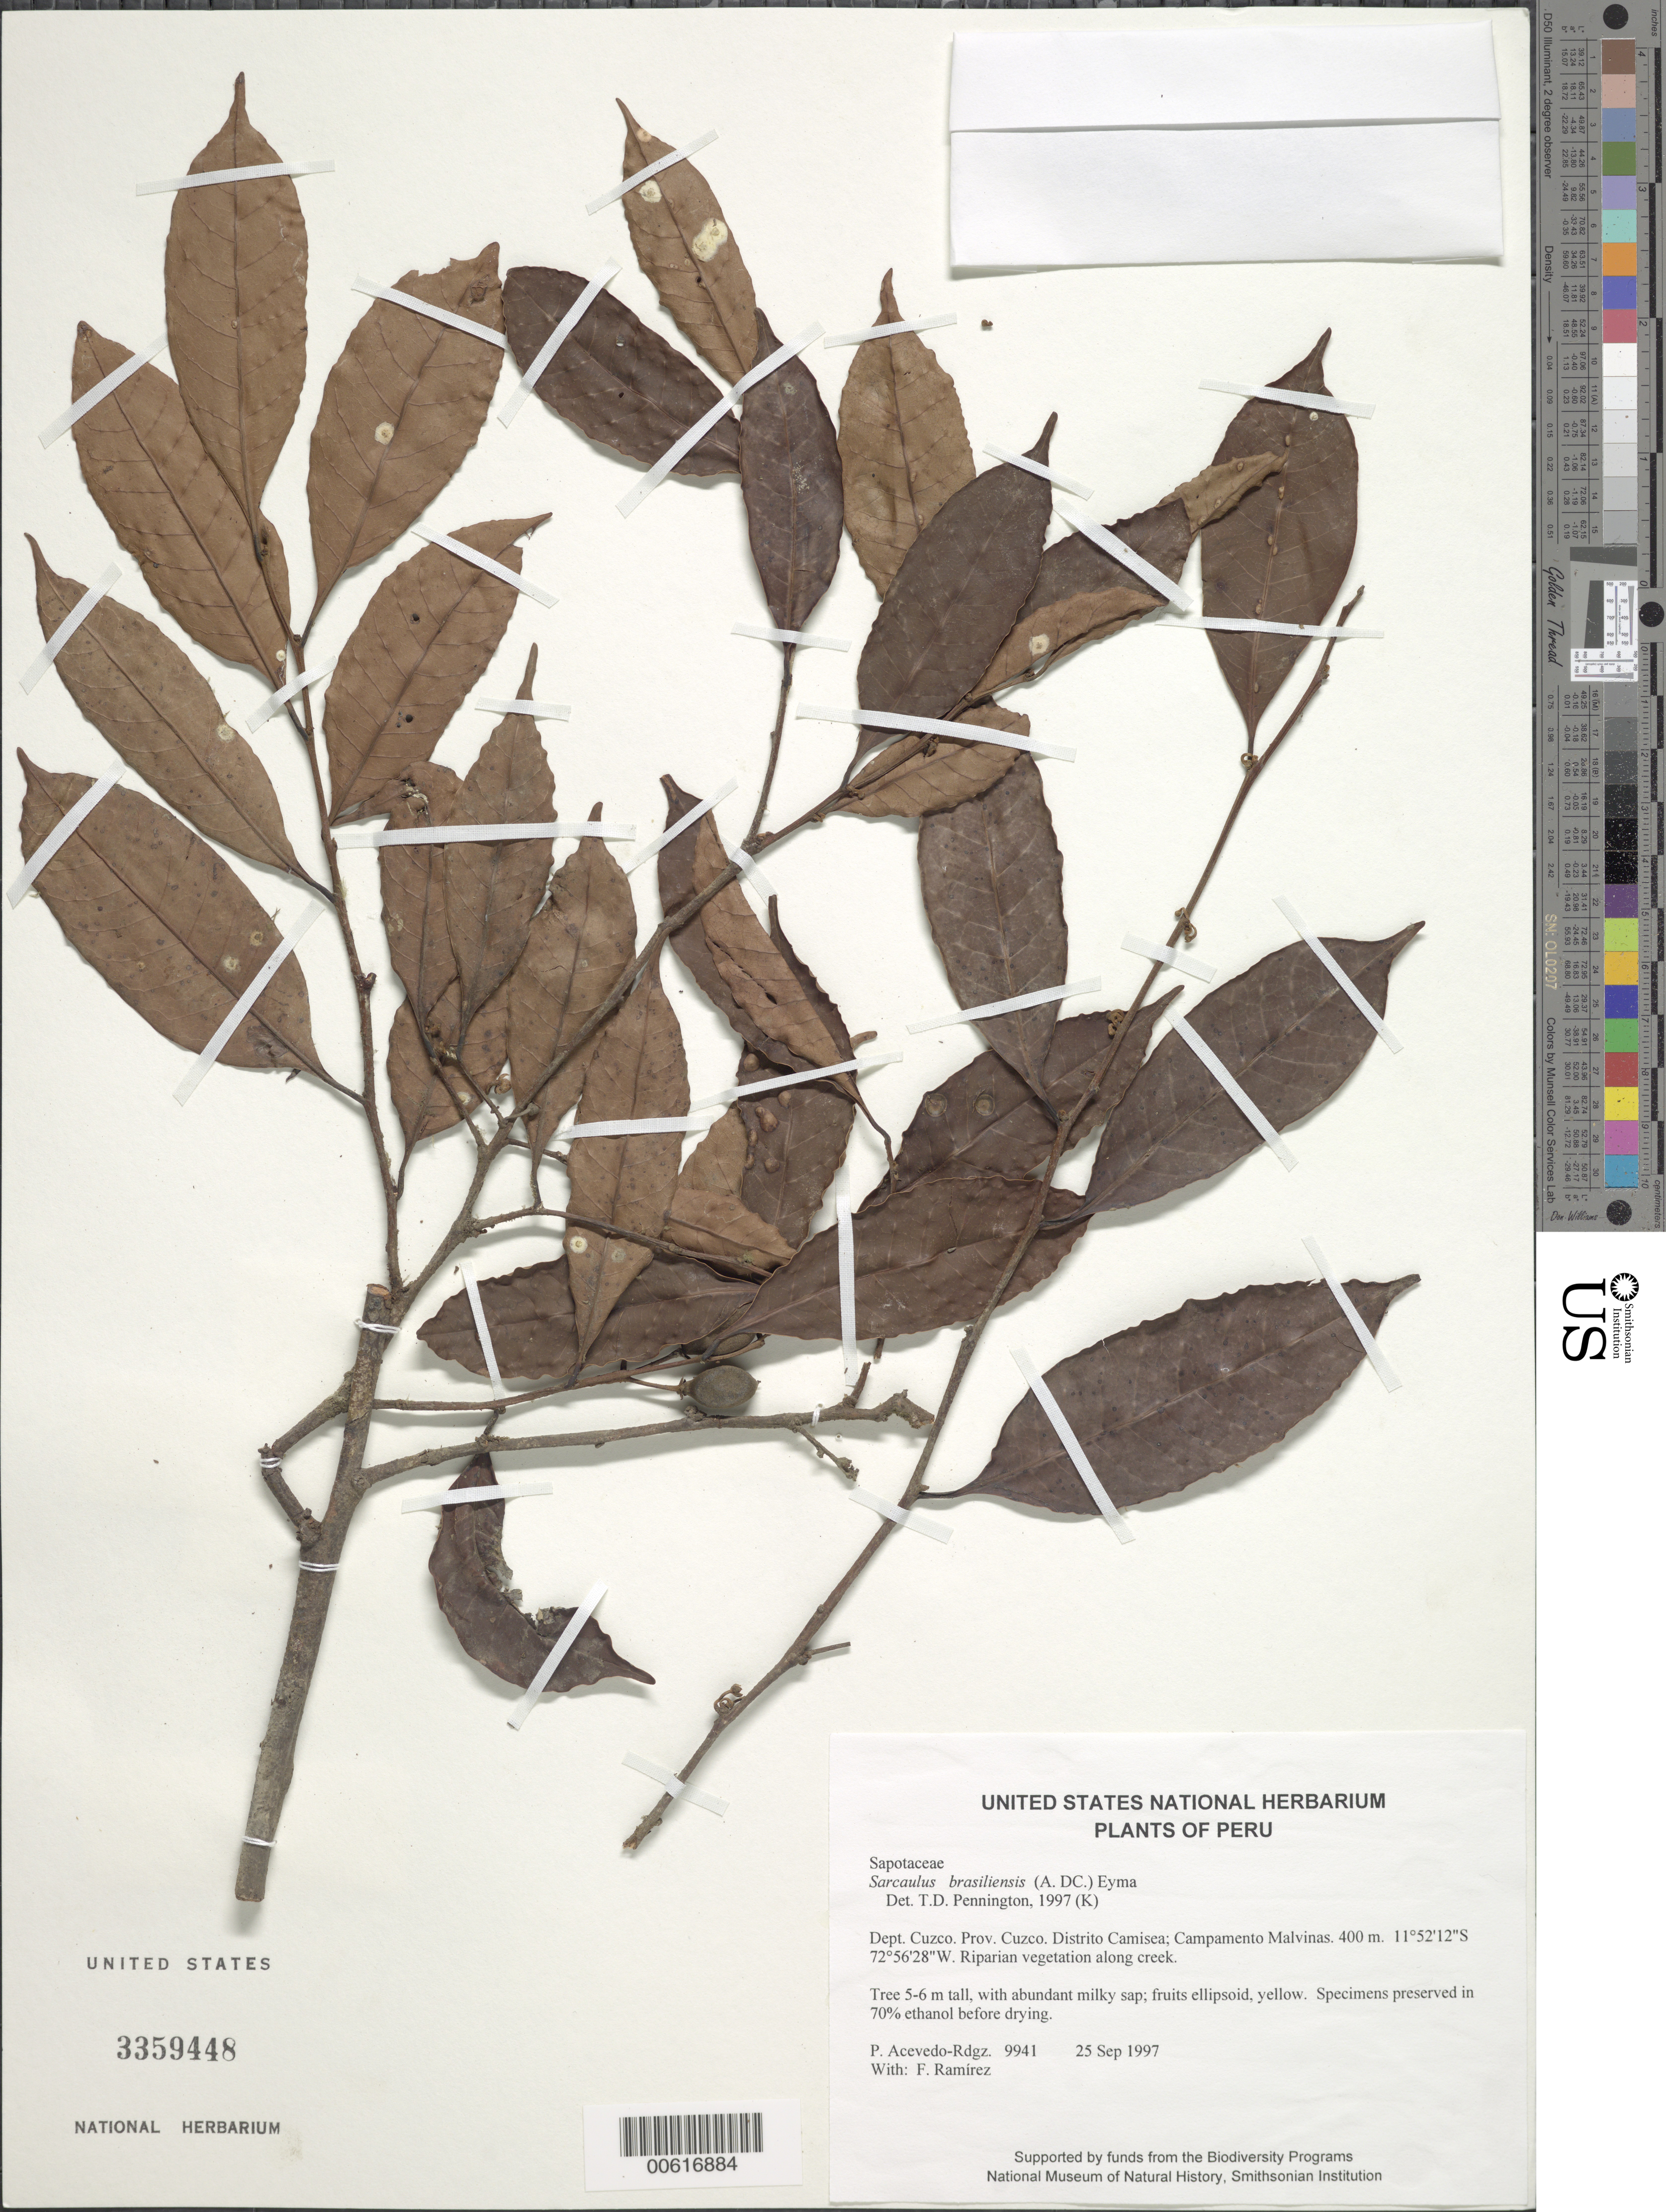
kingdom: Plantae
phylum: Tracheophyta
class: Magnoliopsida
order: Ericales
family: Sapotaceae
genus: Sarcaulus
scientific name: Sarcaulus brasiliensis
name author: (A. DC.) Eyma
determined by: Pennington, T. D., (K)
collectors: P. Acevedo-Rodr. & F. Ramirez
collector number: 9941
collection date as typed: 25 Sep 1997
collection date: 1997-09-25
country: Peru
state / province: Cusco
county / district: Cusco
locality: Distrito Camisea; Campamento Malvinas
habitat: Riparian vegetation along creek.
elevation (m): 400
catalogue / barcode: US 3359448